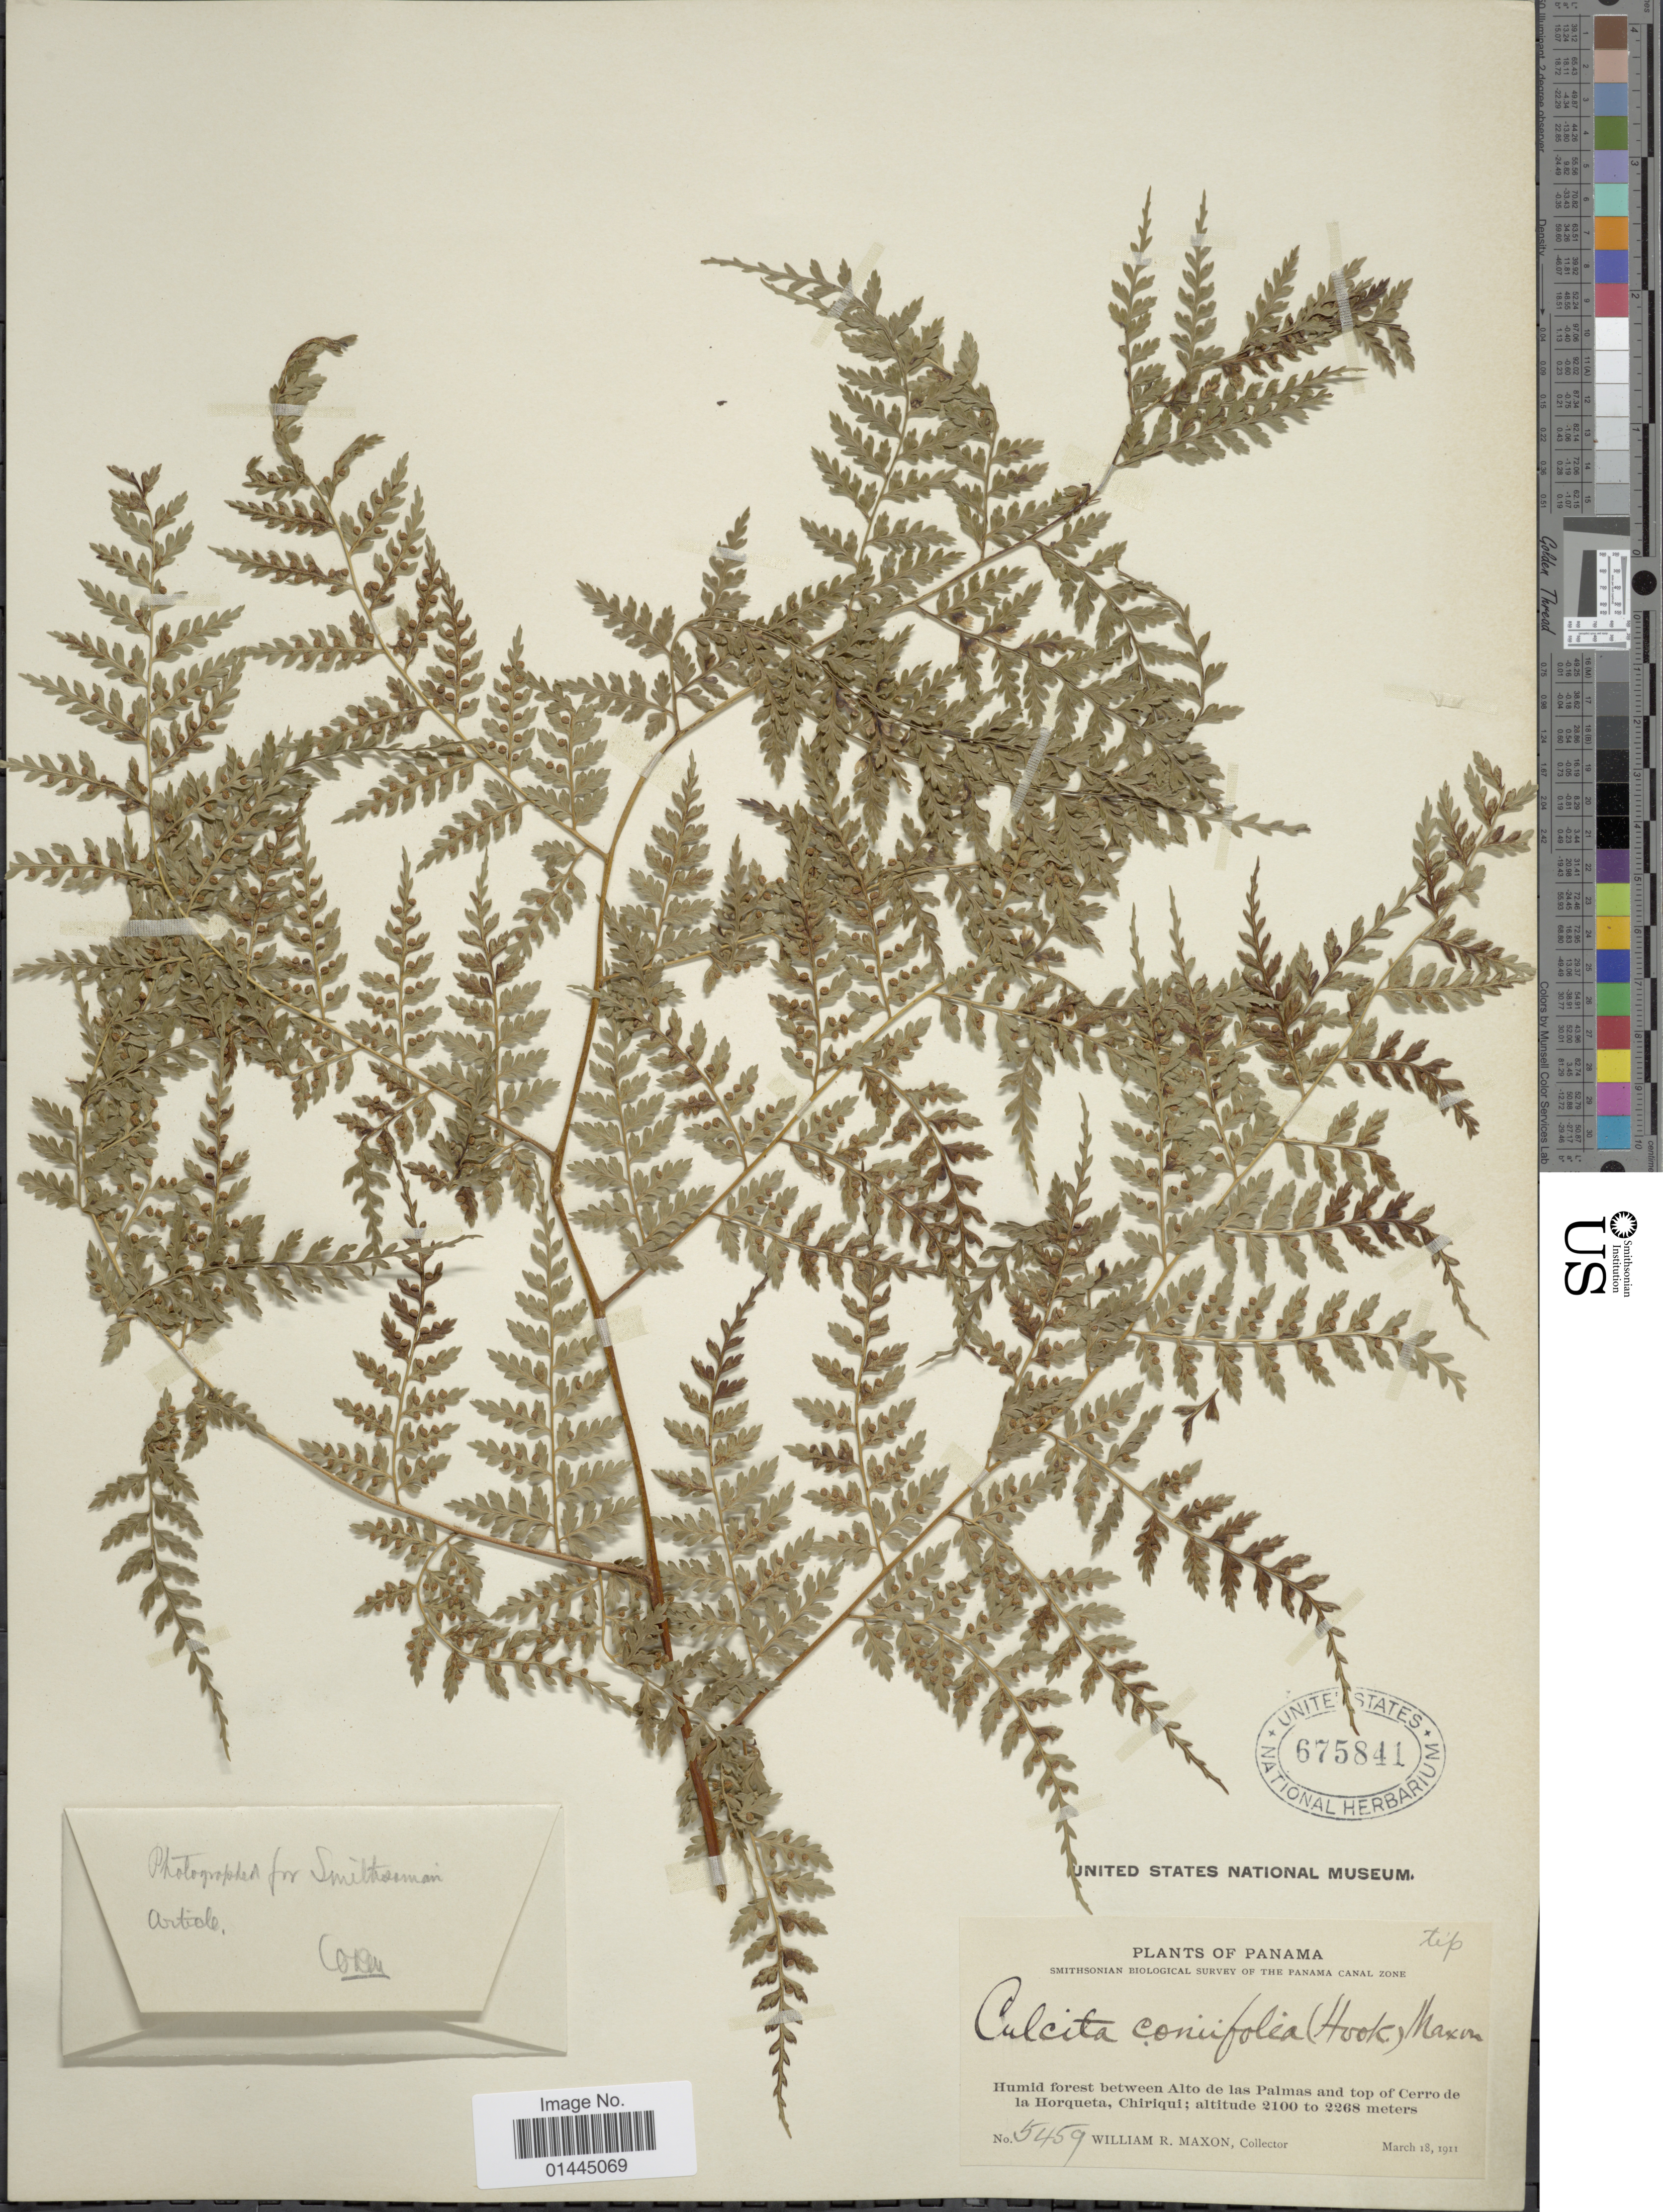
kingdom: Plantae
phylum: Tracheophyta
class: Polypodiopsida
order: Cyatheales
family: Culcitaceae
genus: Culcita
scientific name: Culcita coniifolia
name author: (Hook.) Maxon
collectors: W. R. Maxon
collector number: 5459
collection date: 1911-03-18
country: Panama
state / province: Chiriqui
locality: The Panama Canal Zone, Humid forest Alto de las Palmas and top of Cerro de la Horqueta.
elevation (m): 2100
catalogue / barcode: US 675841